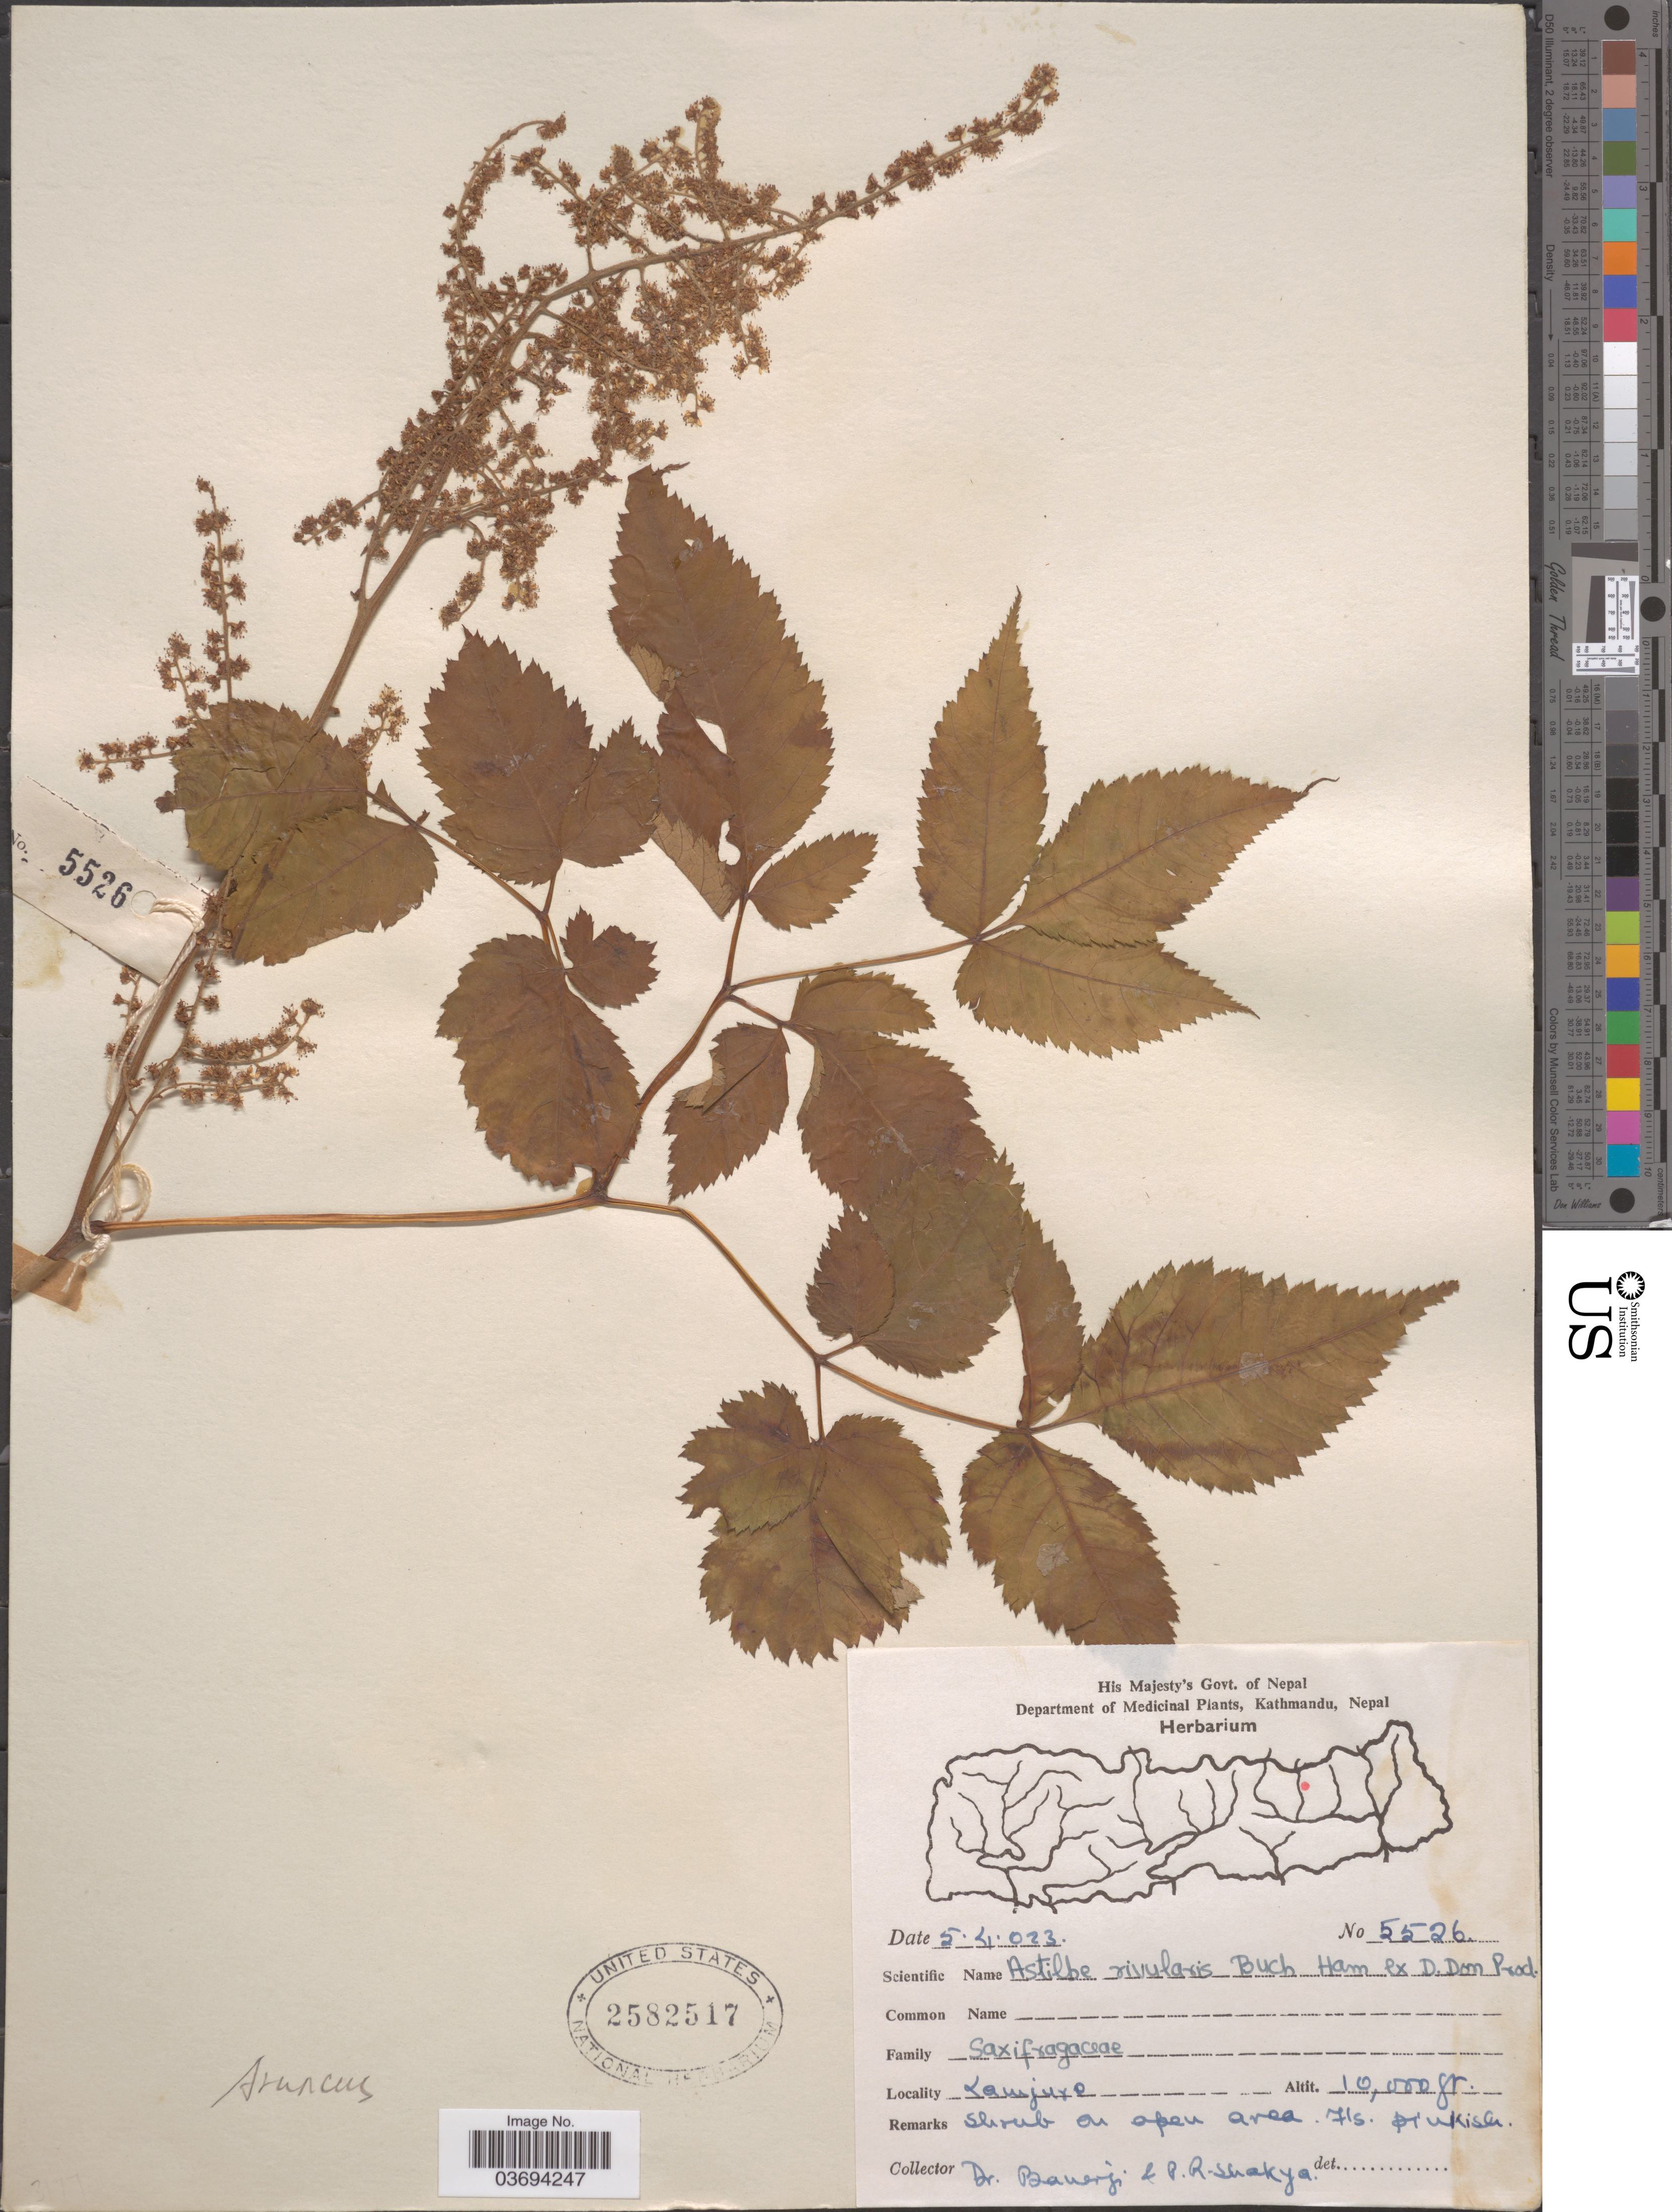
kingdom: Plantae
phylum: Tracheophyta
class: Magnoliopsida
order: Rosales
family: Rosaceae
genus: Aruncus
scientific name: Aruncus sylvester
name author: Kostel. ex Maxim.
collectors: -. Banerji & P. Shakya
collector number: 5526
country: Nepal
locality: Lamjura.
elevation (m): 3048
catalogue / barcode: US 2582517